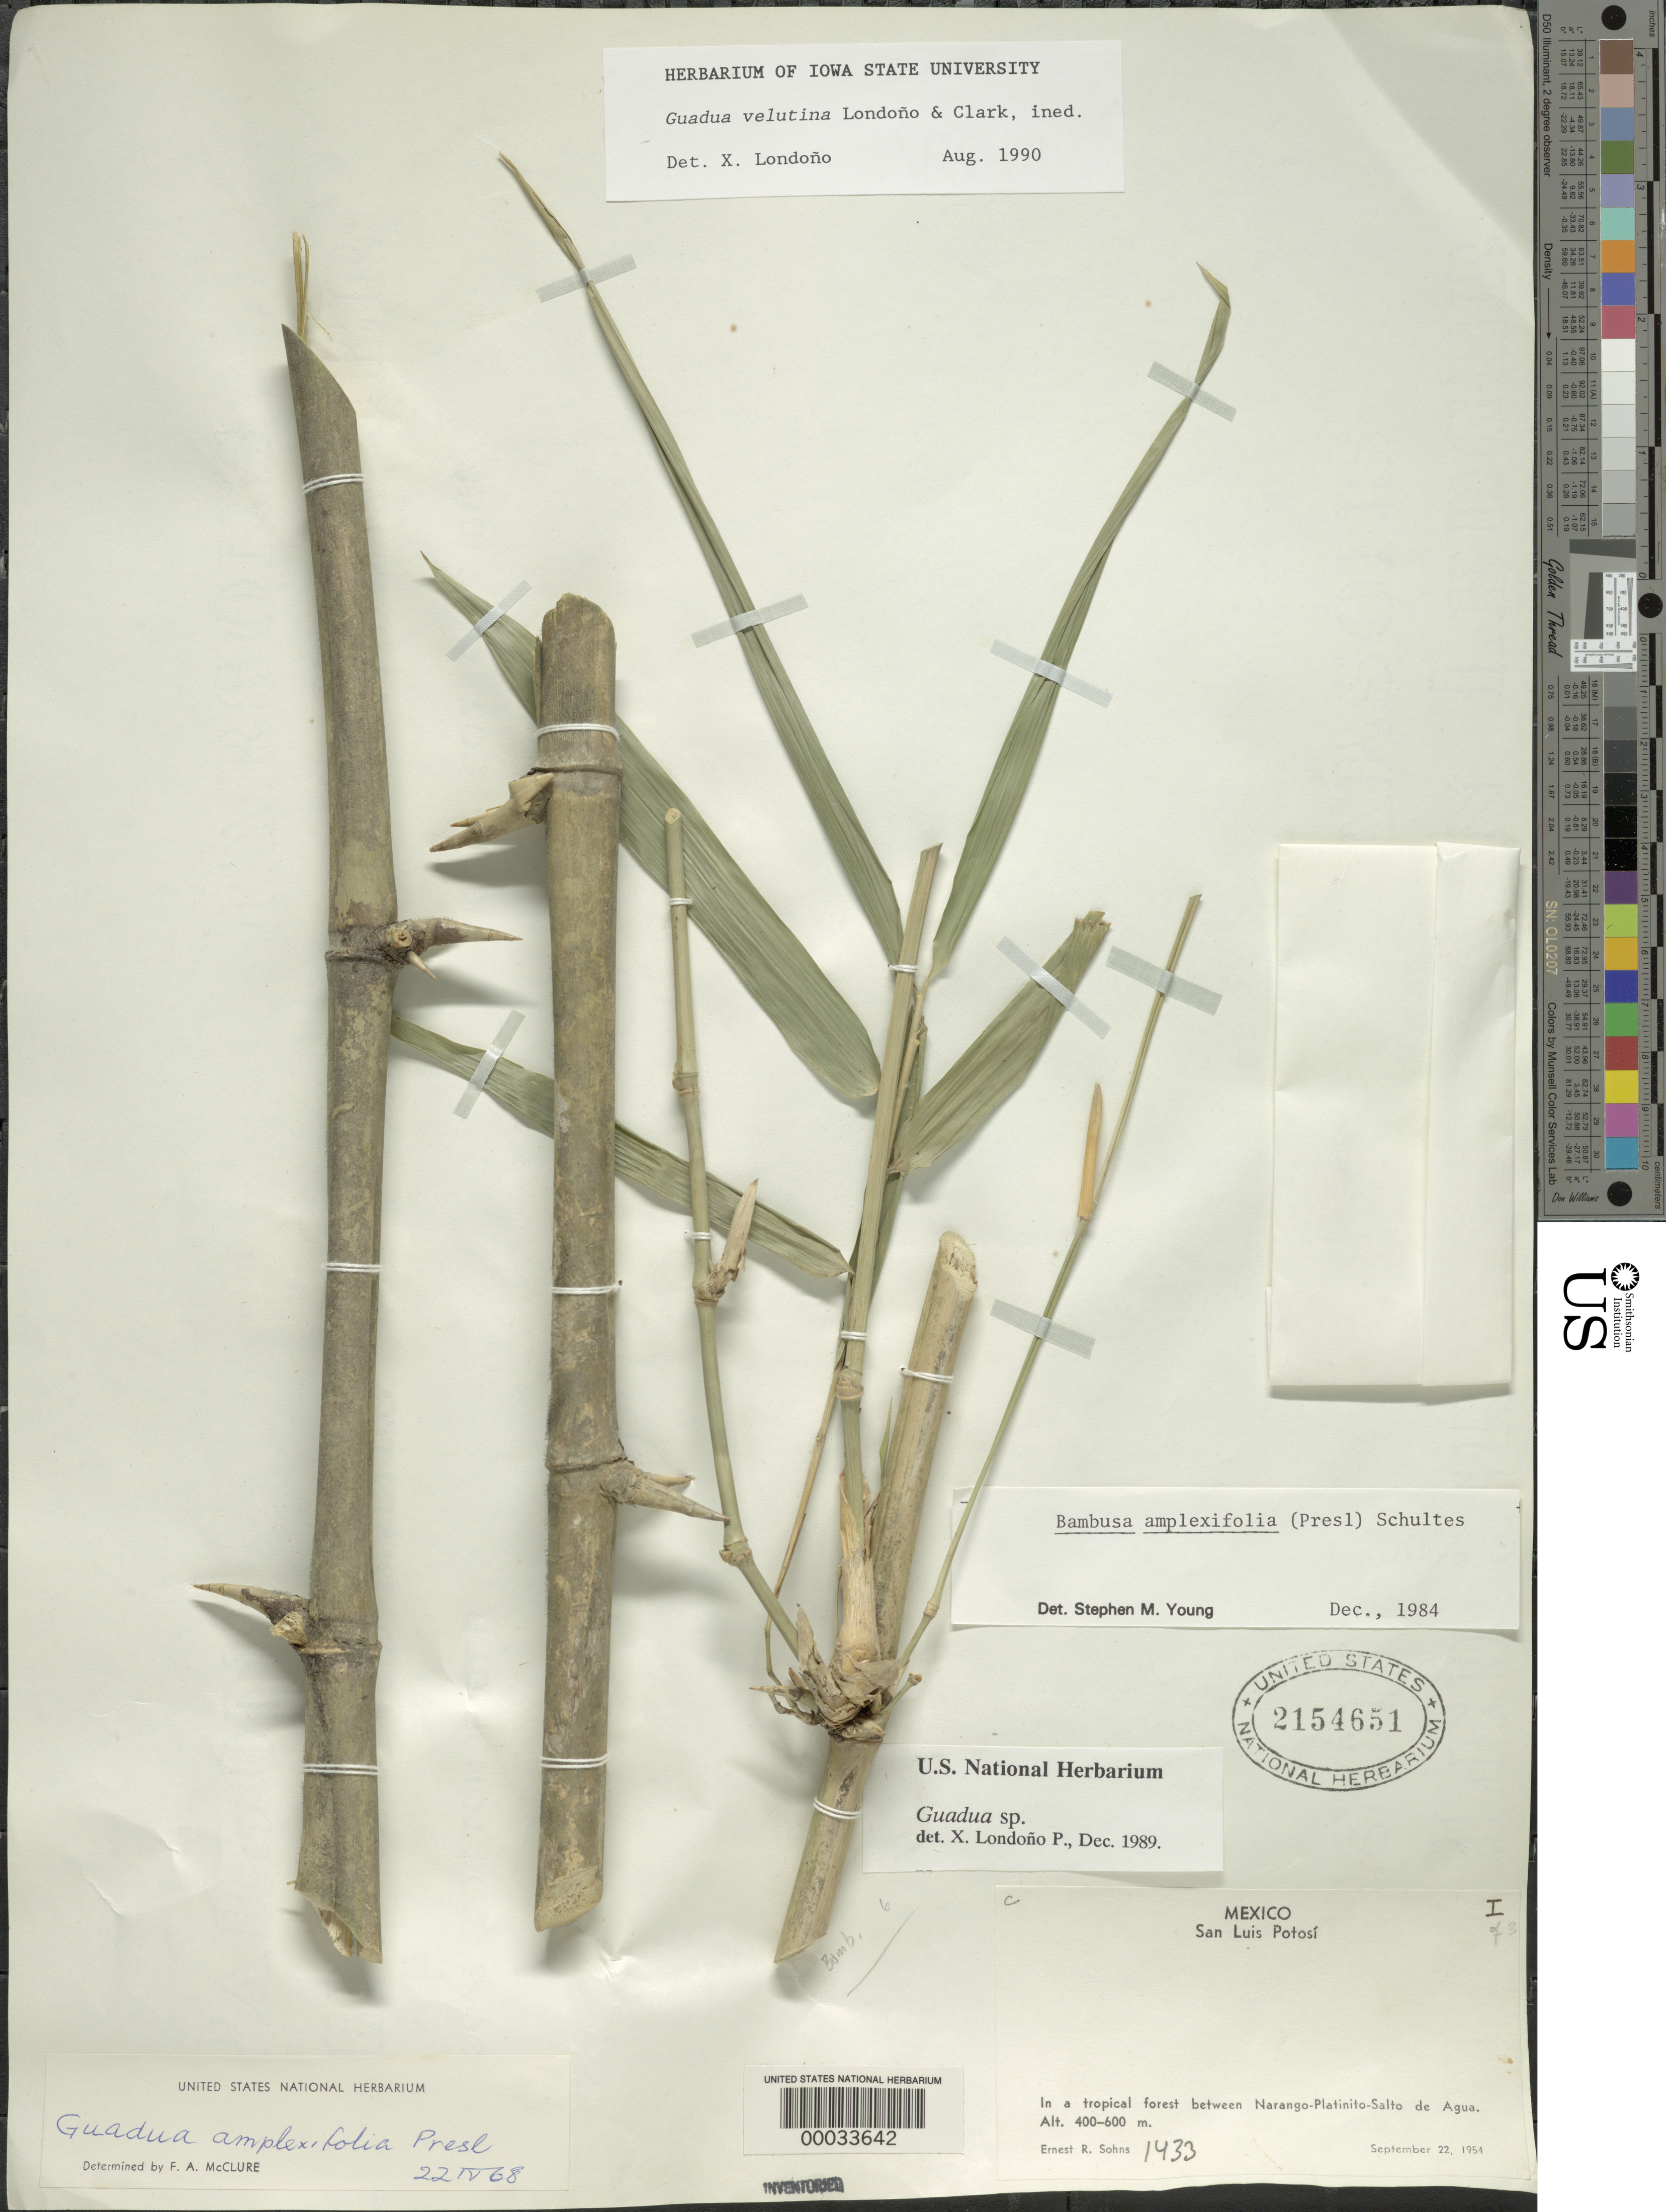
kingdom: Plantae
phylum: Tracheophyta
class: Liliopsida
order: Poales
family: Poaceae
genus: Guadua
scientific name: Guadua velutina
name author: Londoño & L.G. Clark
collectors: E. R. Sohns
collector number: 1433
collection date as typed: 22 Sep 1954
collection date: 1954-09-22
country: Mexico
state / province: San Luis Potosí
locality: Between narango-platinito-salto de agua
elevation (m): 400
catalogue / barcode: US 2154651